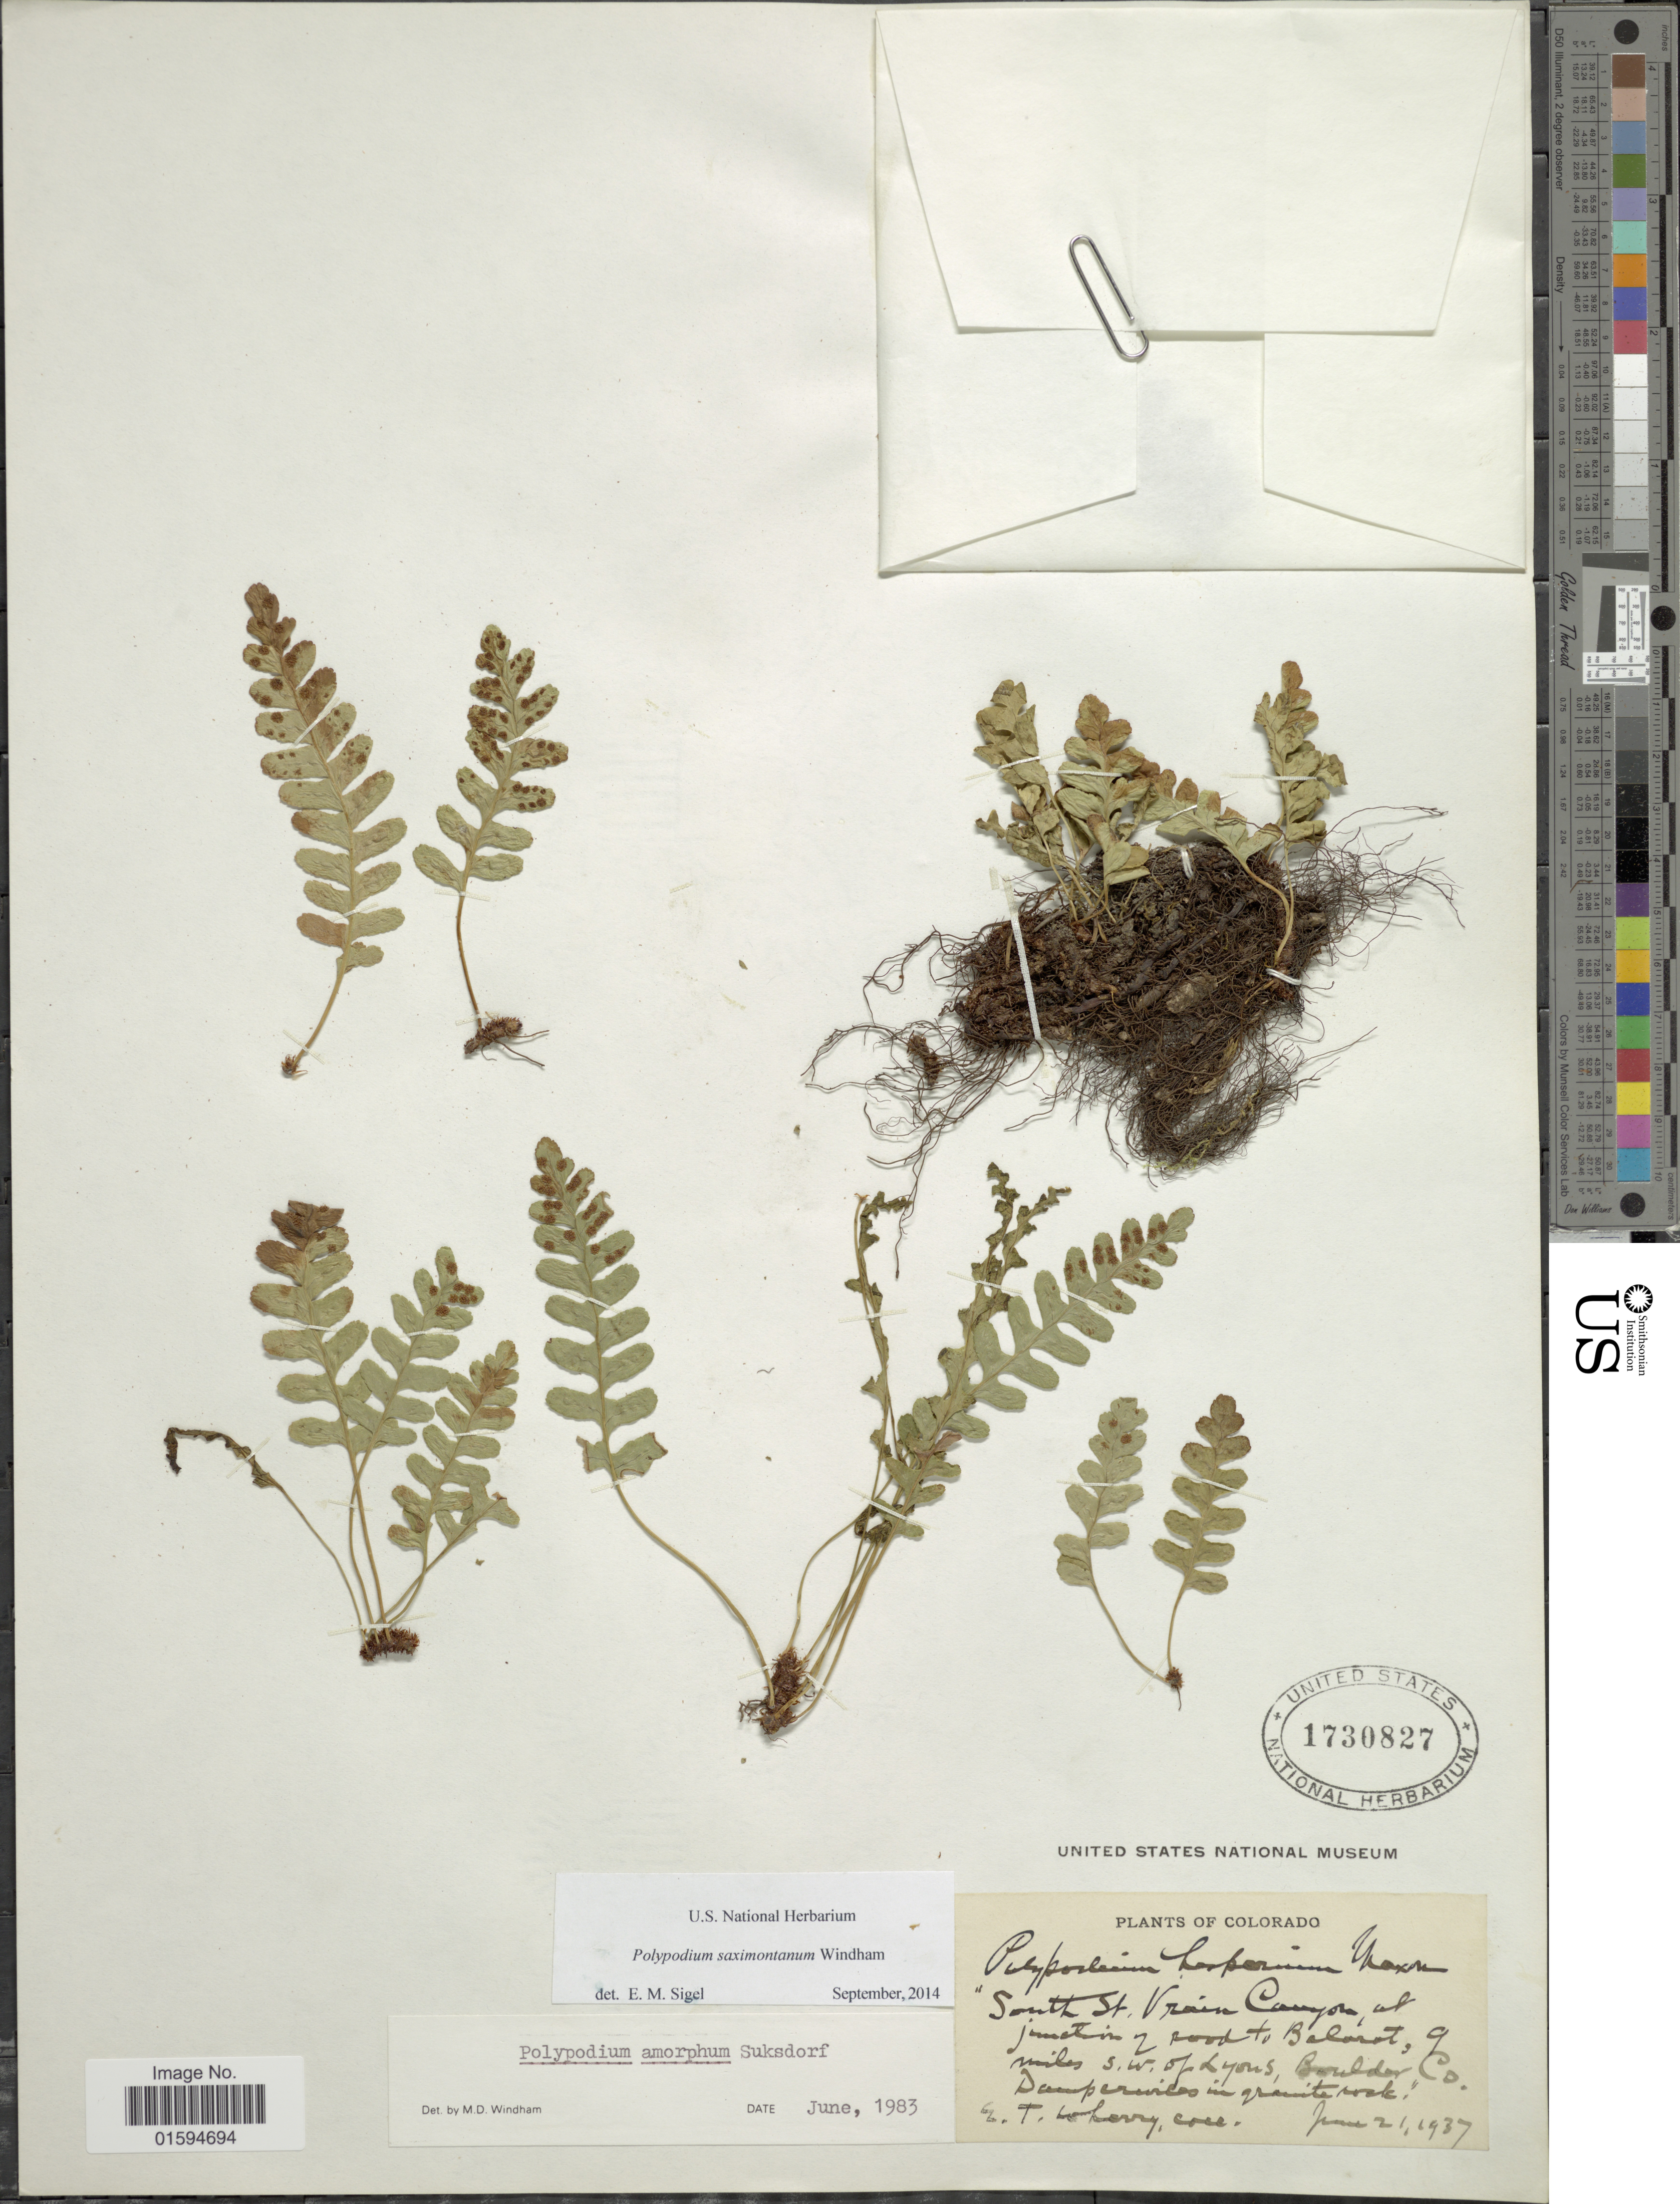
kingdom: Plantae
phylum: Tracheophyta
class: Polypodiopsida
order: Polypodiales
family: Polypodiaceae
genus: Polypodium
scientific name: Polypodium saximontanum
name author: Windham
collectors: E. T. Wherry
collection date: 1937-06-21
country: United States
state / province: Colorado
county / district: Boulder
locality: South St. Vrain Canyon, at junction on road to Balarat, 9 miles S.W. of Lyons Boulder Co.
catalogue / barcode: US 1730827